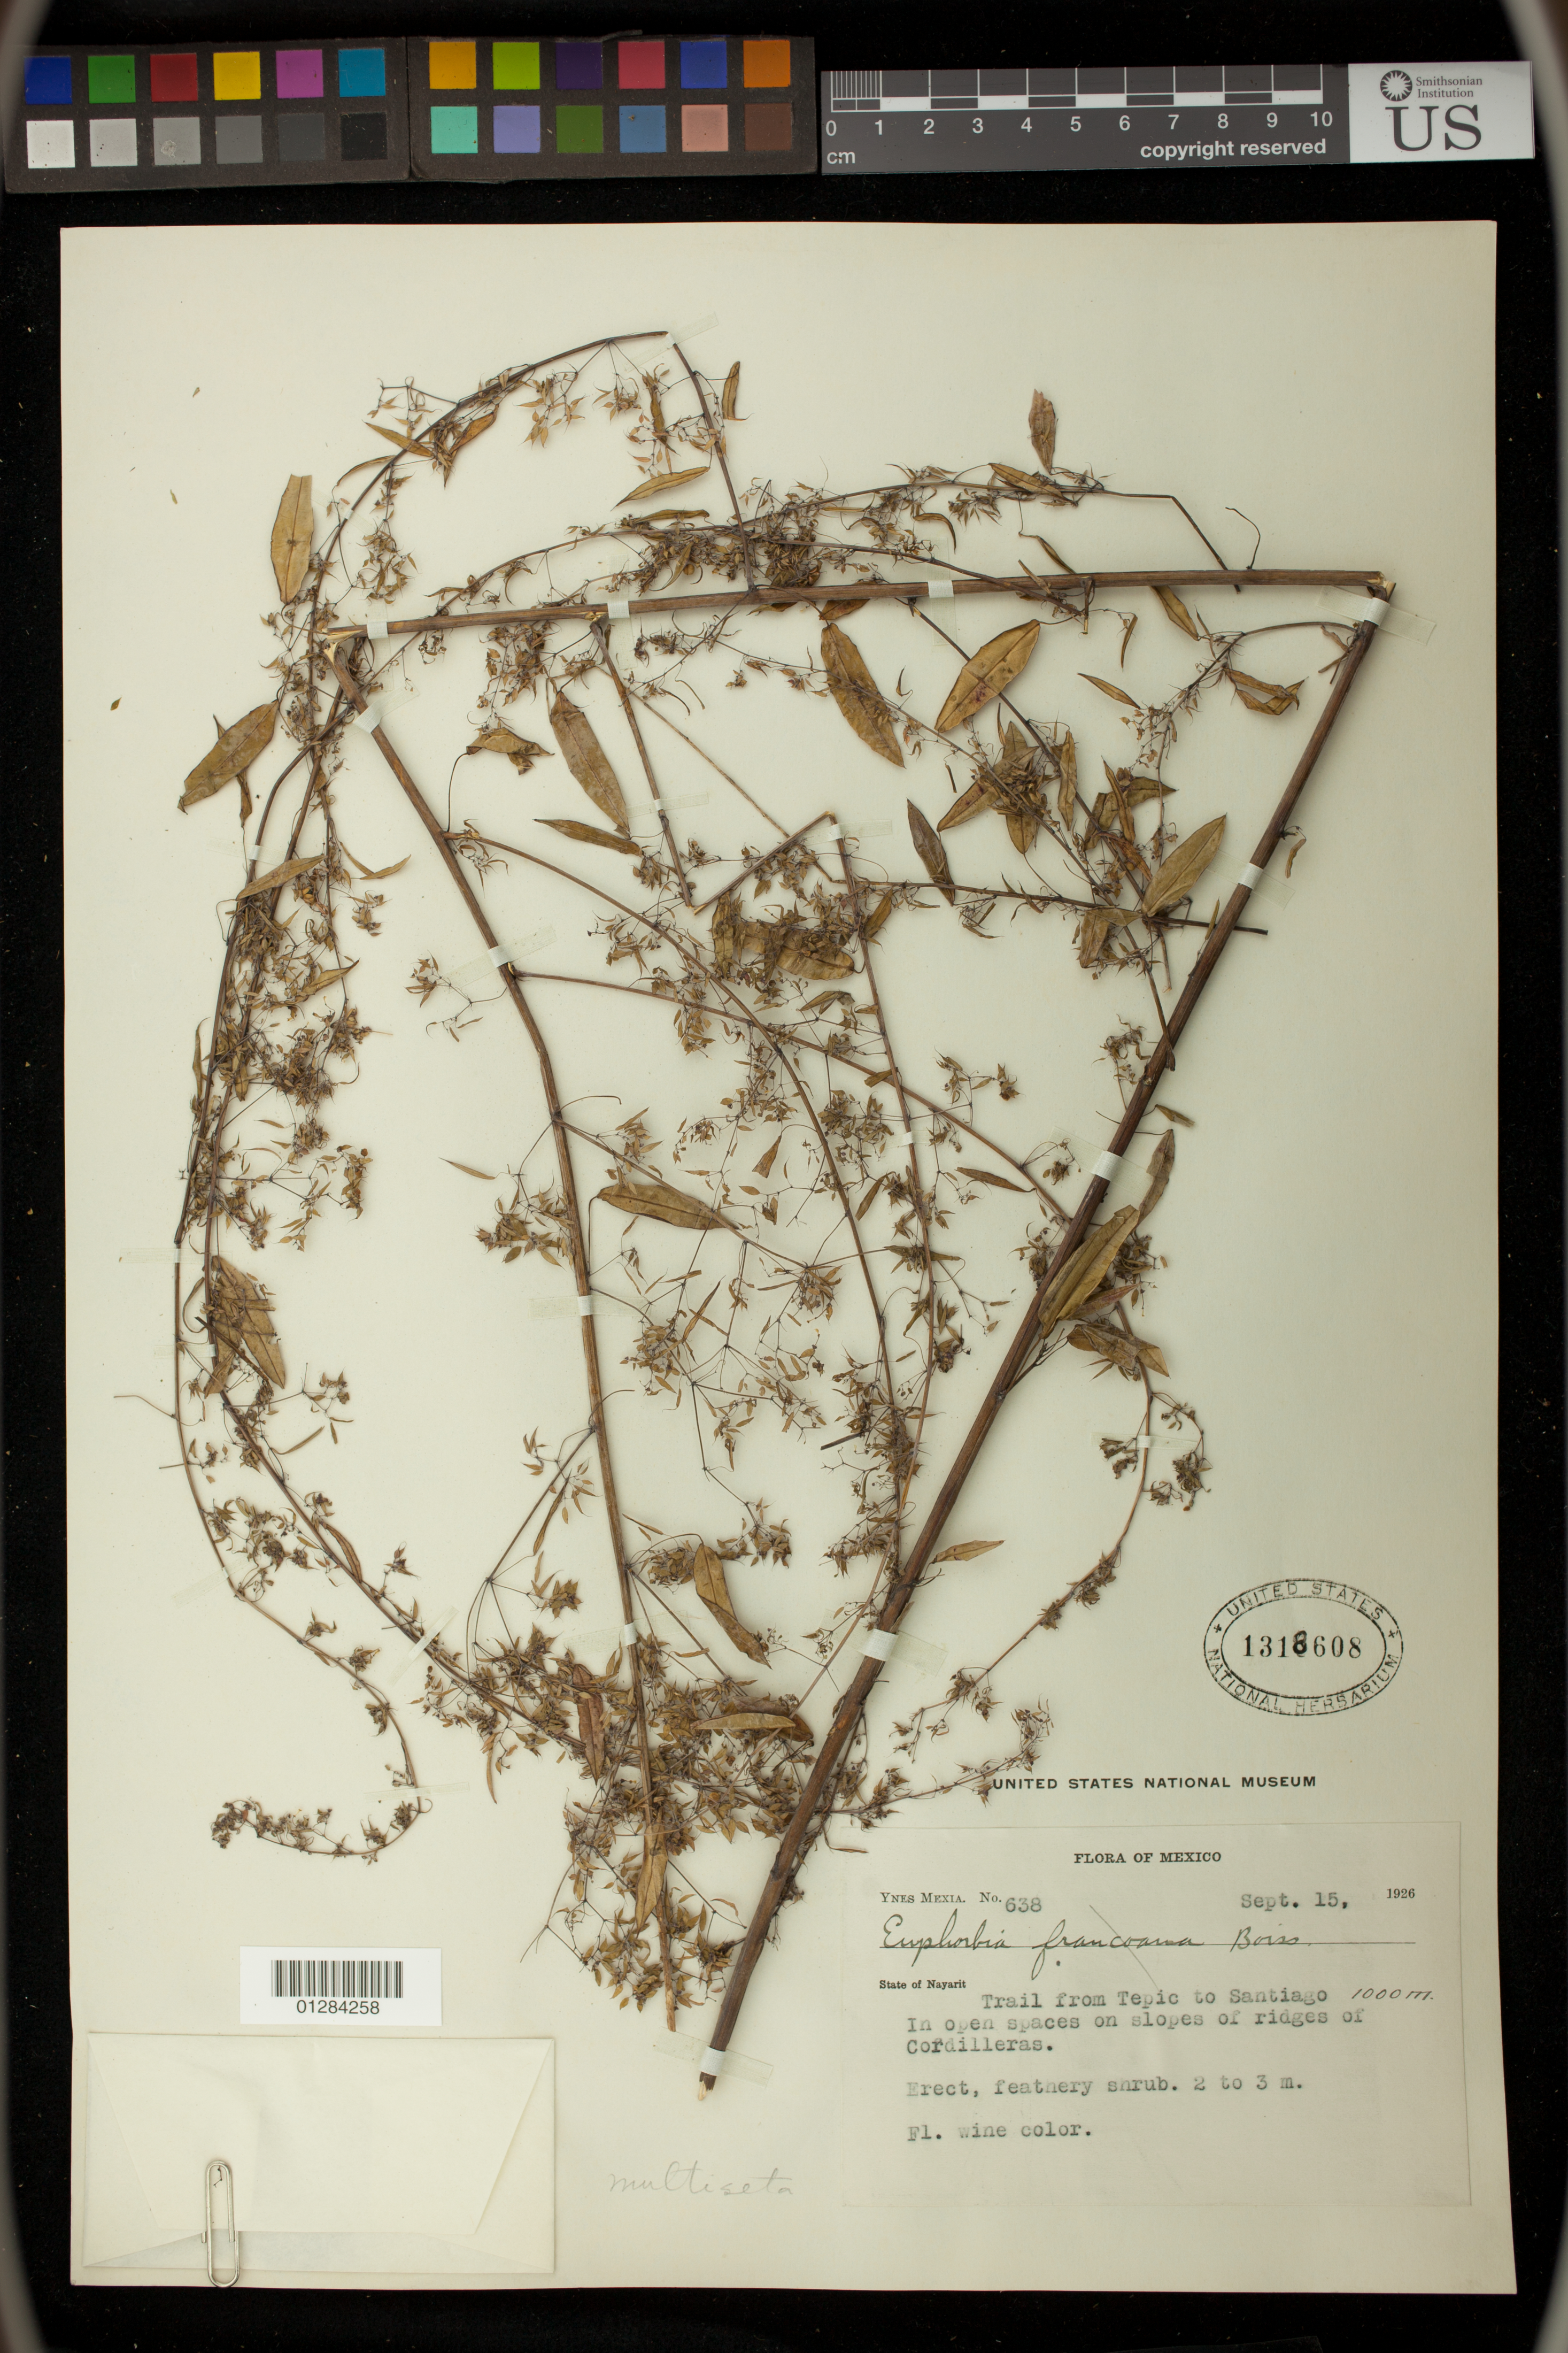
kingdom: Plantae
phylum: Tracheophyta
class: Magnoliopsida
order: Malpighiales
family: Euphorbiaceae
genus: Euphorbia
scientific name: Euphorbia multiseta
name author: Benth.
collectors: Y. Mexia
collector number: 638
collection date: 1926-09-15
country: Mexico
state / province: Nayarit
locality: Trail from Tepic to Santiago; In open spaces on slopes of ridges of Cordilleras.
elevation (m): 1000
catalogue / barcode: US 1318608